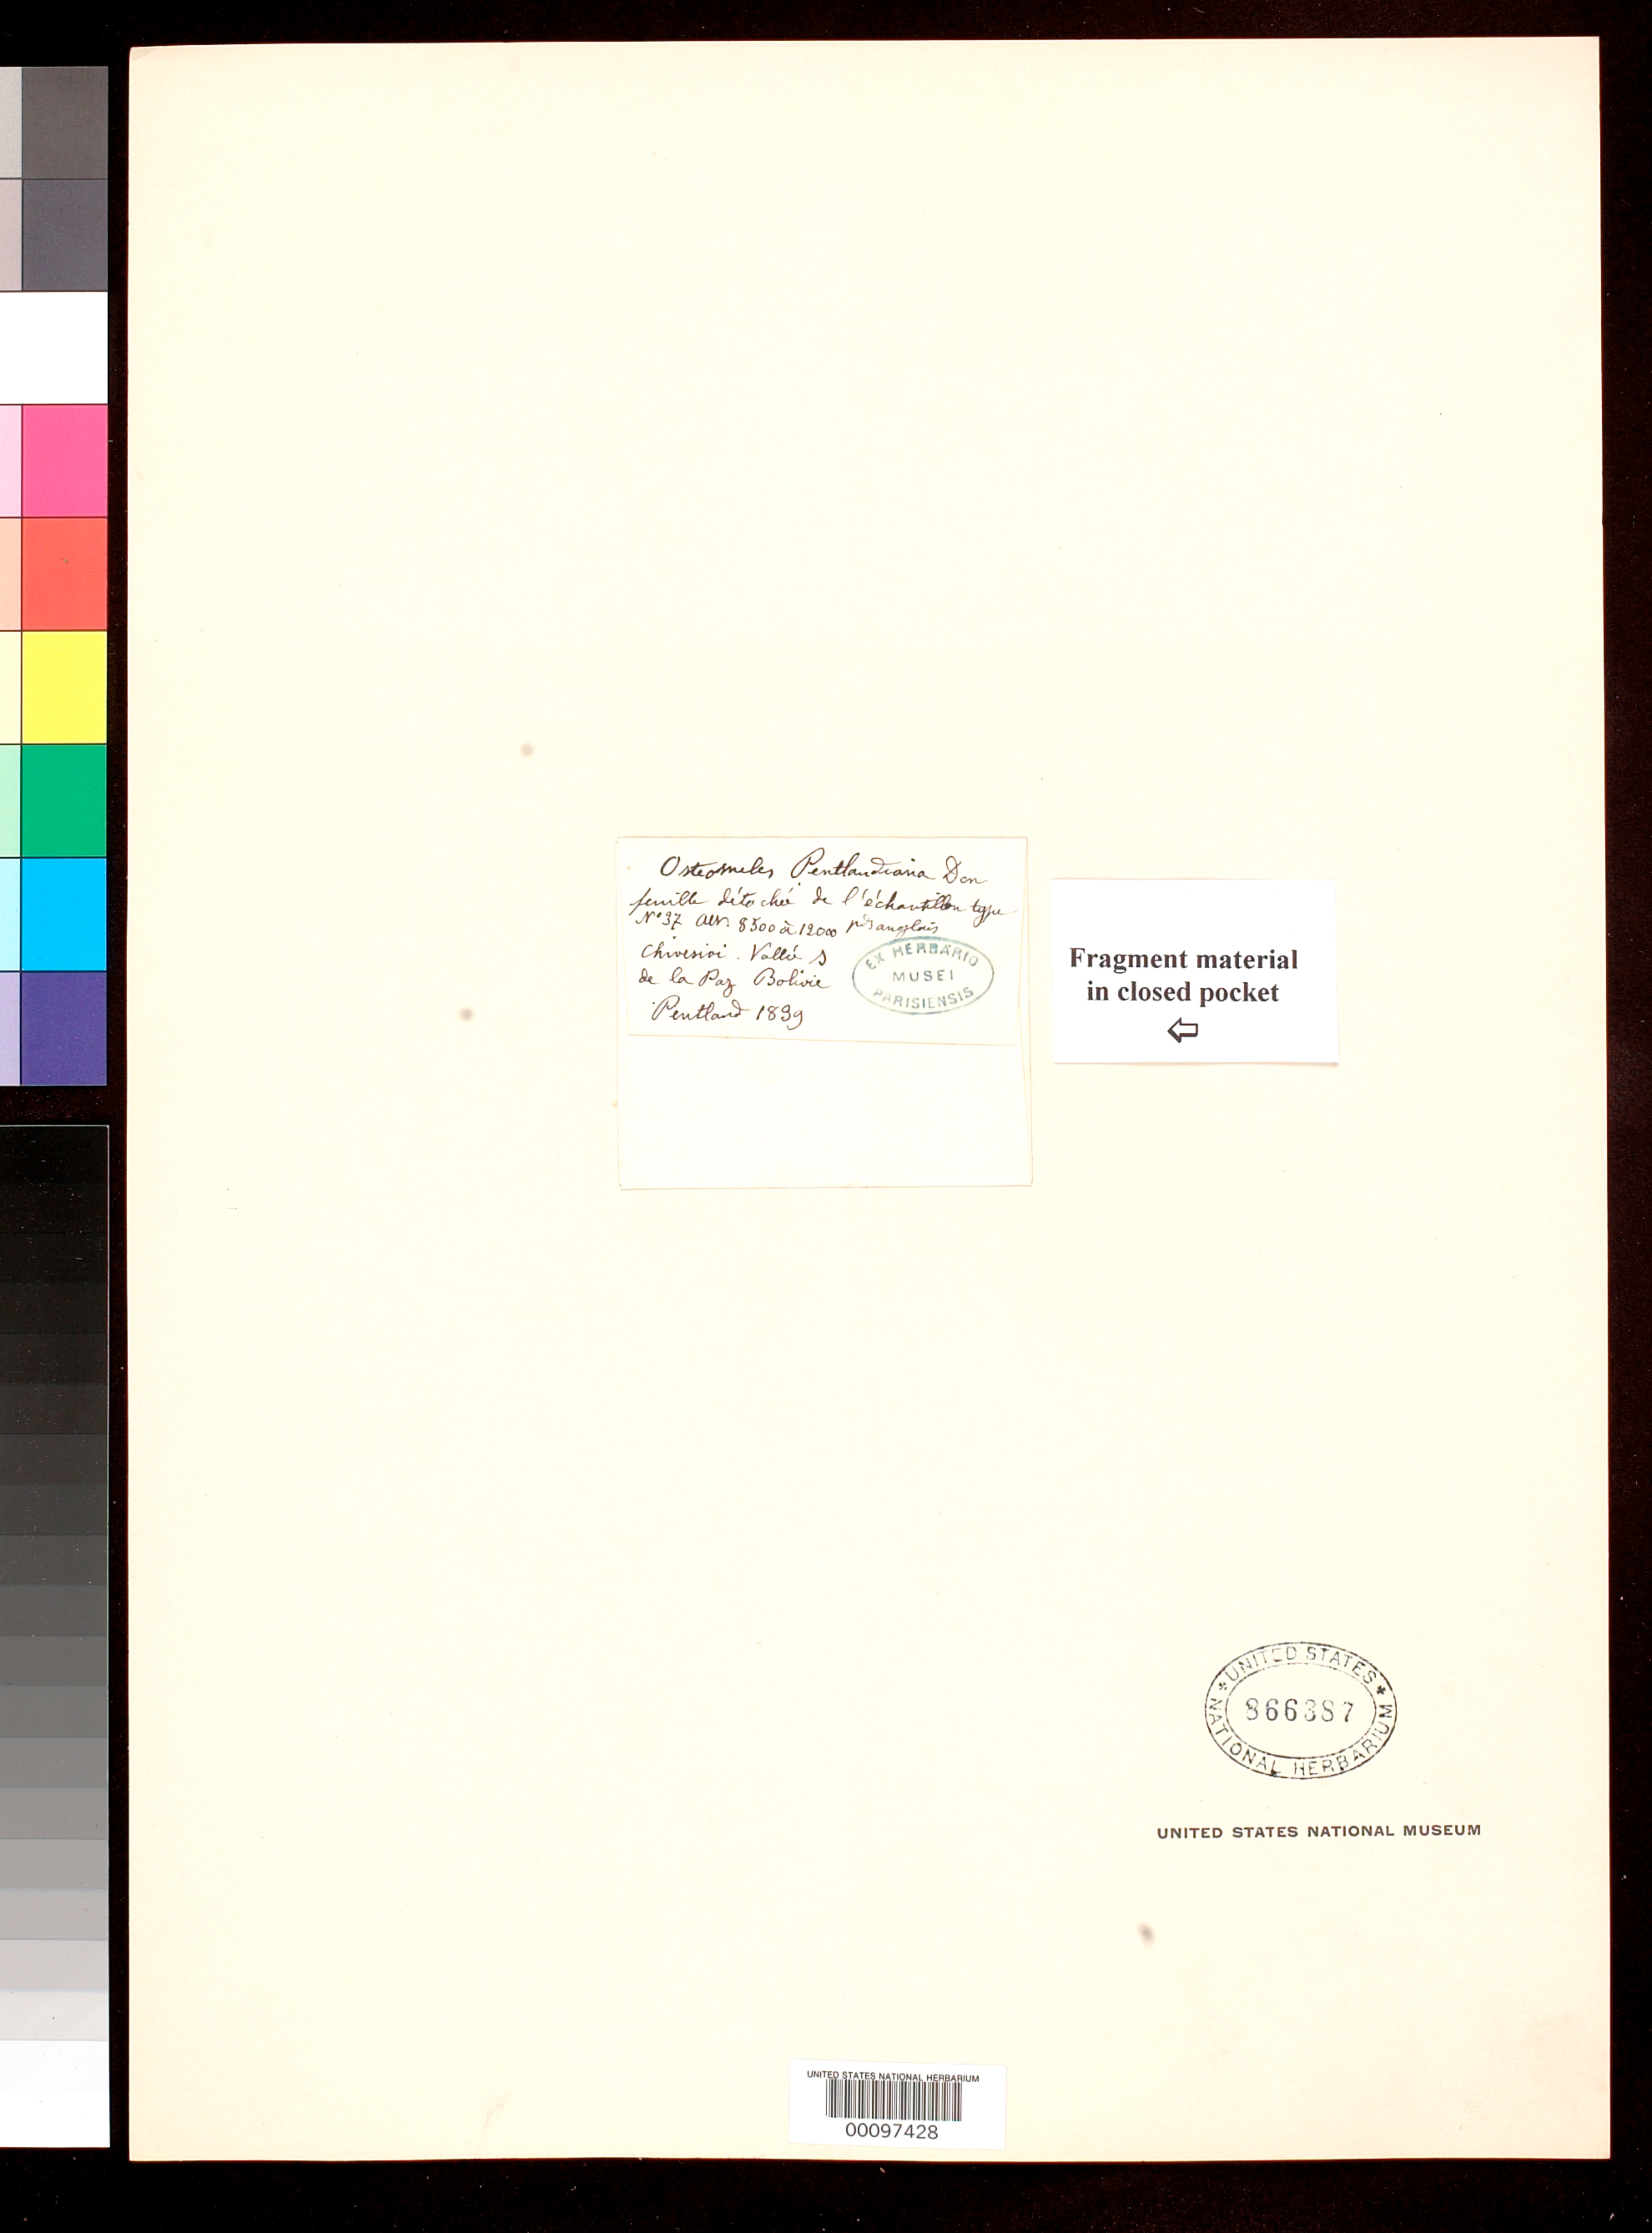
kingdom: Plantae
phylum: Tracheophyta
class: Magnoliopsida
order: Rosales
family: Rosaceae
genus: Osteomeles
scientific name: Osteomeles pentlandiana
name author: Decne.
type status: Type Material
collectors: J. Pentland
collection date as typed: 1839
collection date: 1839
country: Bolivia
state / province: La Paz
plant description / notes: Fragmentary material of type specimen ex herb. Paris.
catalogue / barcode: US 866387